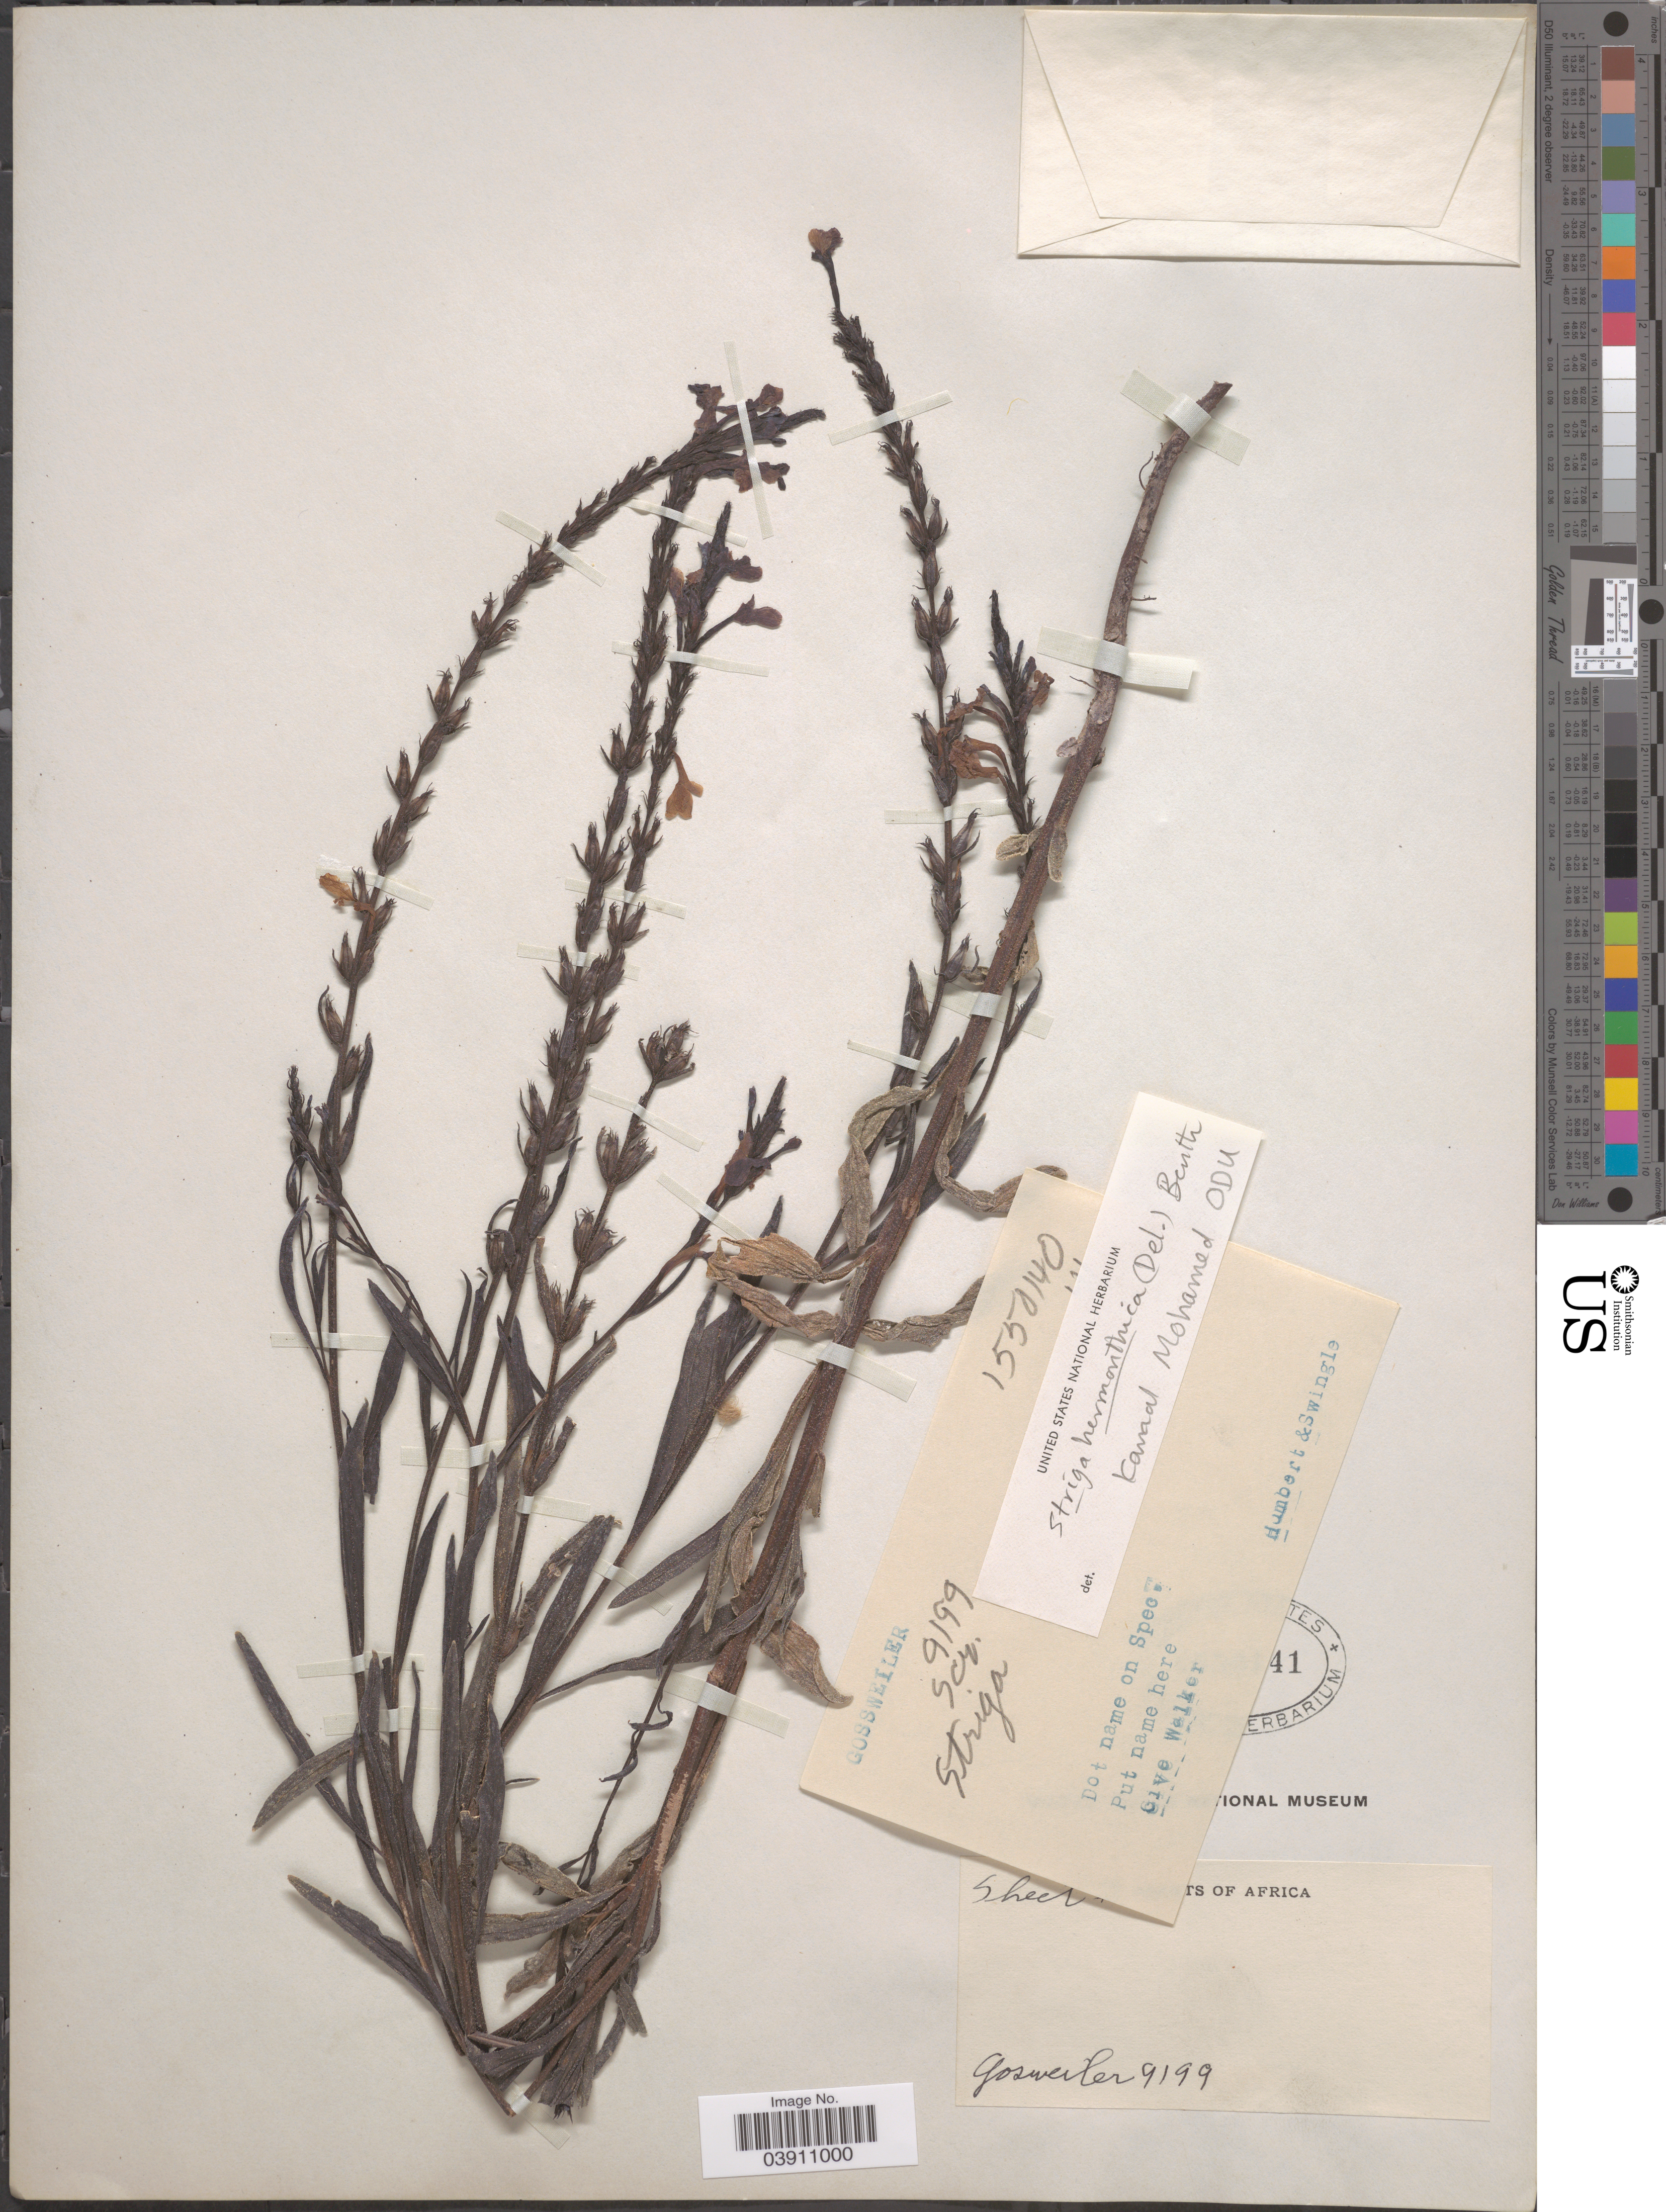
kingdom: Plantae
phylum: Tracheophyta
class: Magnoliopsida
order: Lamiales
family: Orobanchaceae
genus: Striga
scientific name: Striga sp.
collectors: -. Gossweiler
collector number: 9199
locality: Africa.